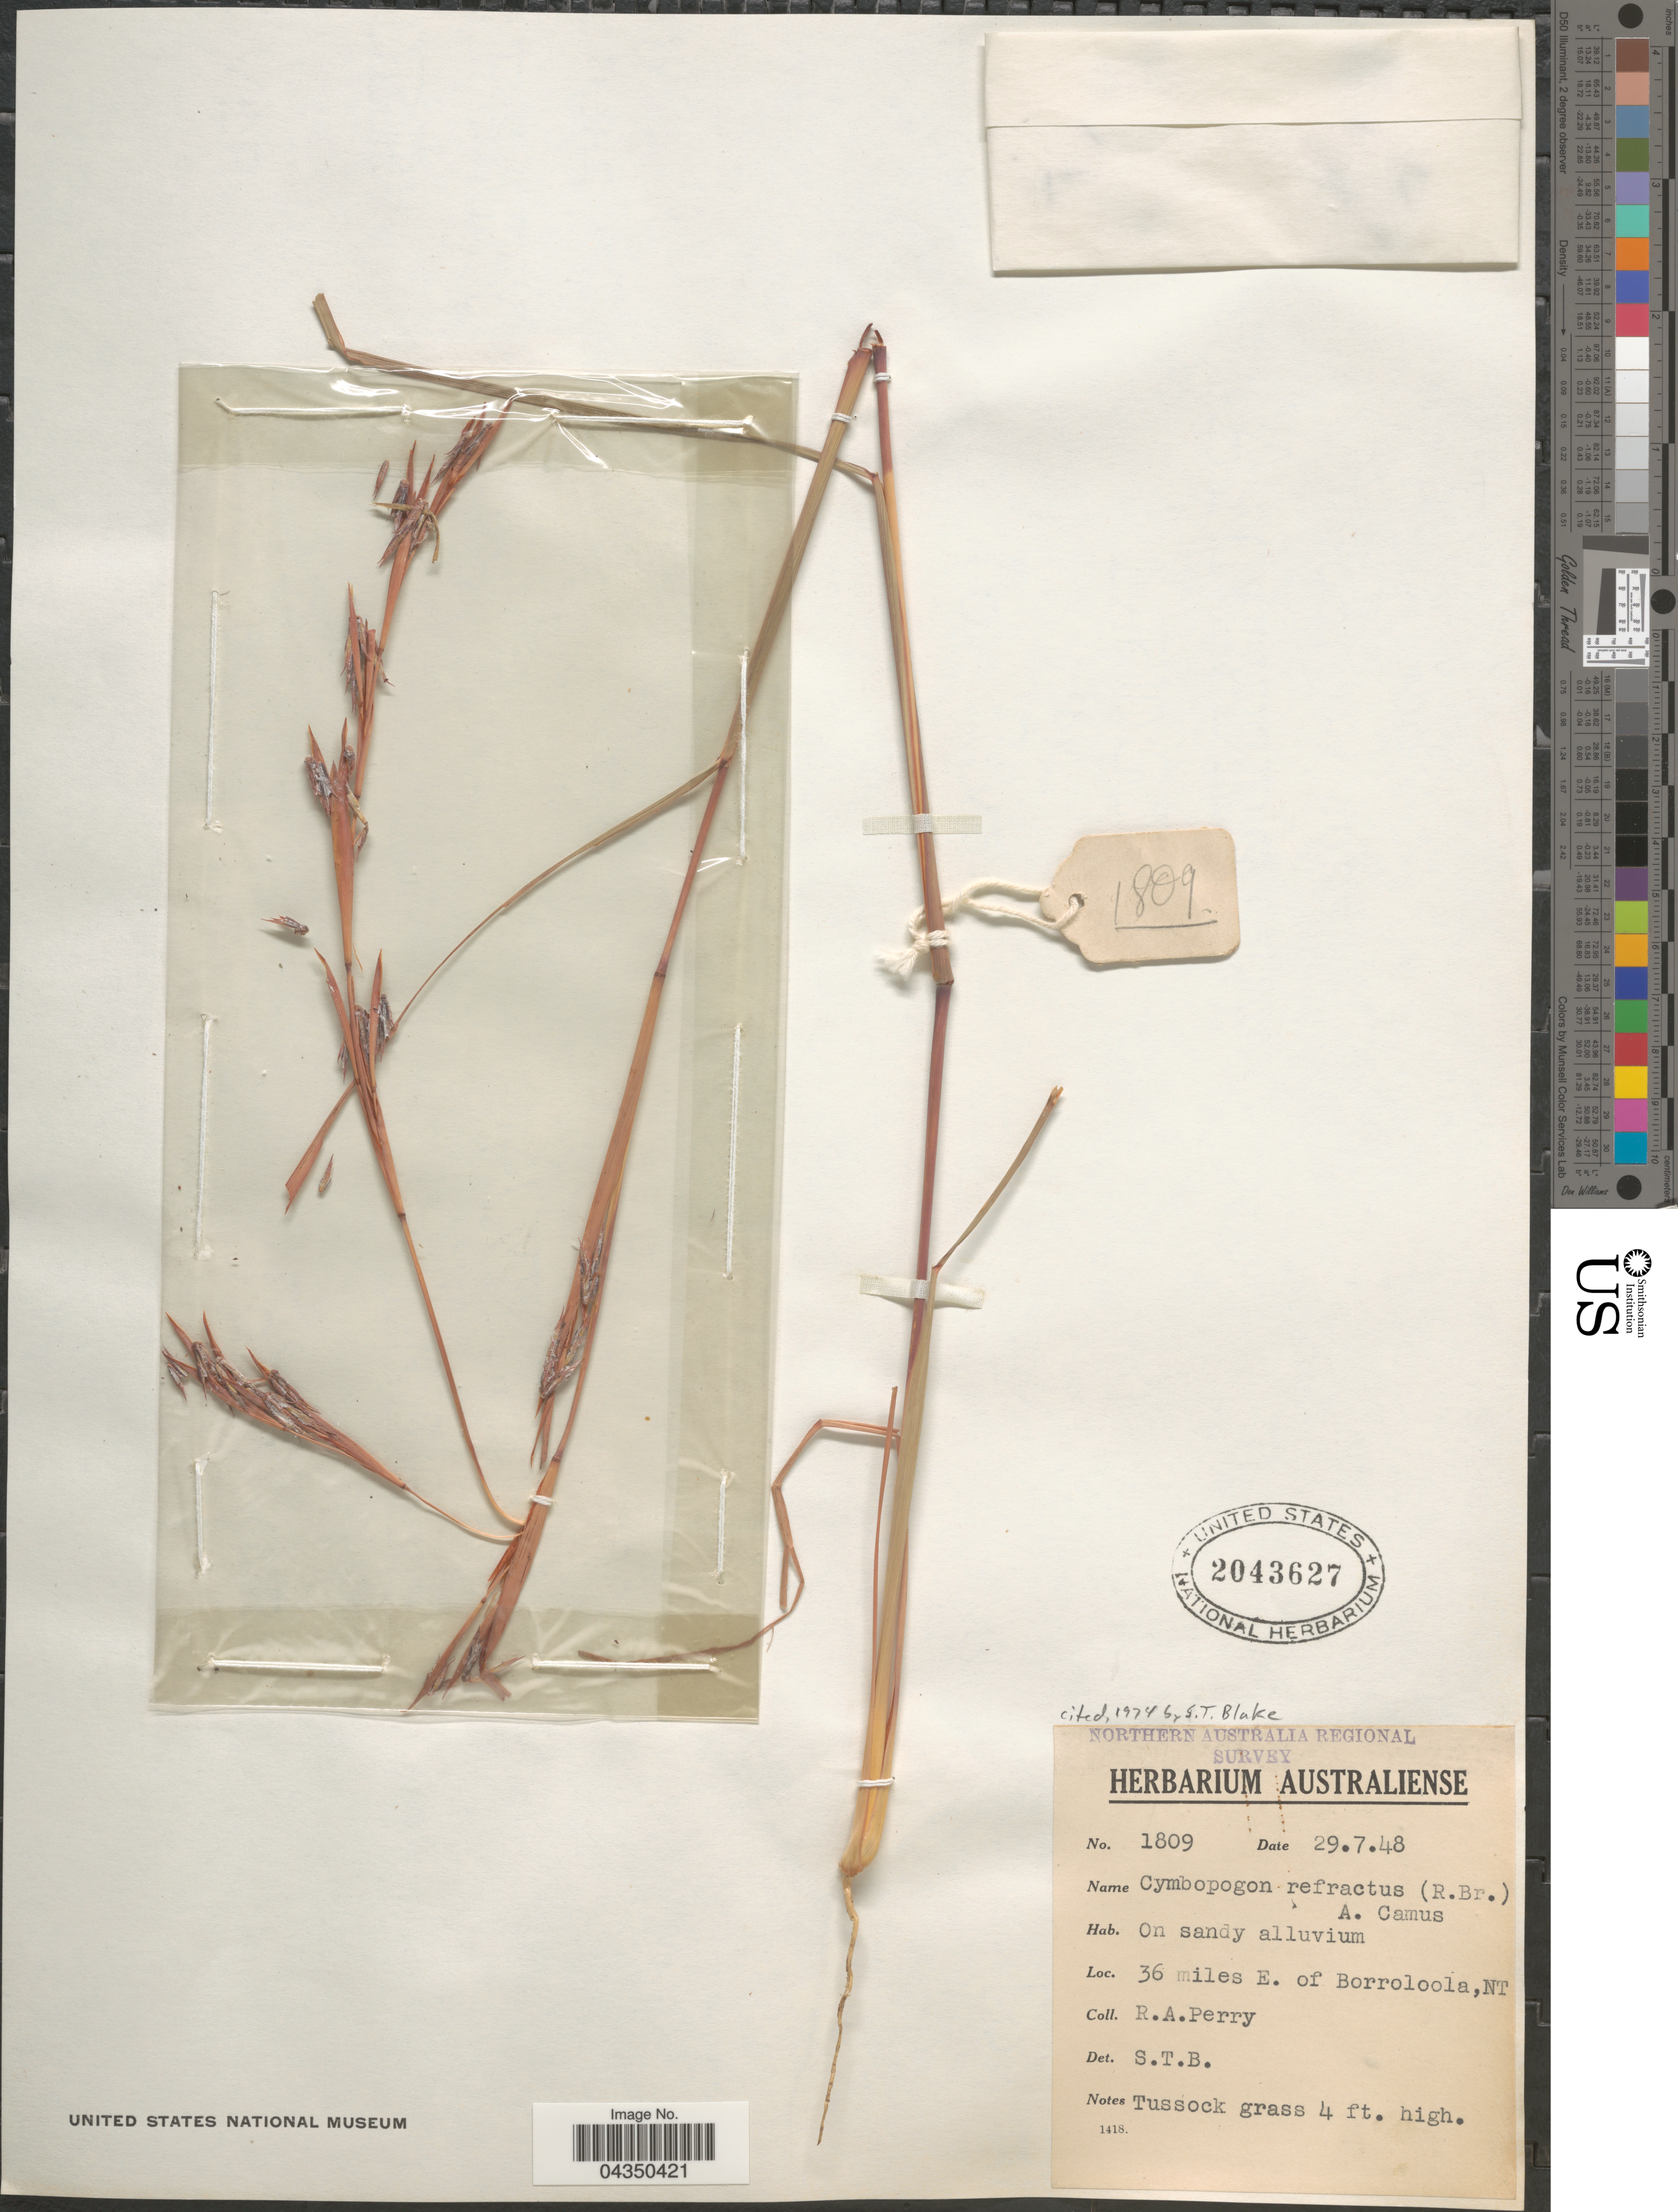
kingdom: Plantae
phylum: Tracheophyta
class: Liliopsida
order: Poales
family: Poaceae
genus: Cymbopogon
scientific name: Cymbopogon refractus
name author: (R. Br.) A. Camus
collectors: Perry, R. A.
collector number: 1809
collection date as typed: Transcribed d/m/y: 29/7/48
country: Australia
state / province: Northern Territory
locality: Northern Australia Regional Survey. 36 miles E. of Borroloola.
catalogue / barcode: US 2043627